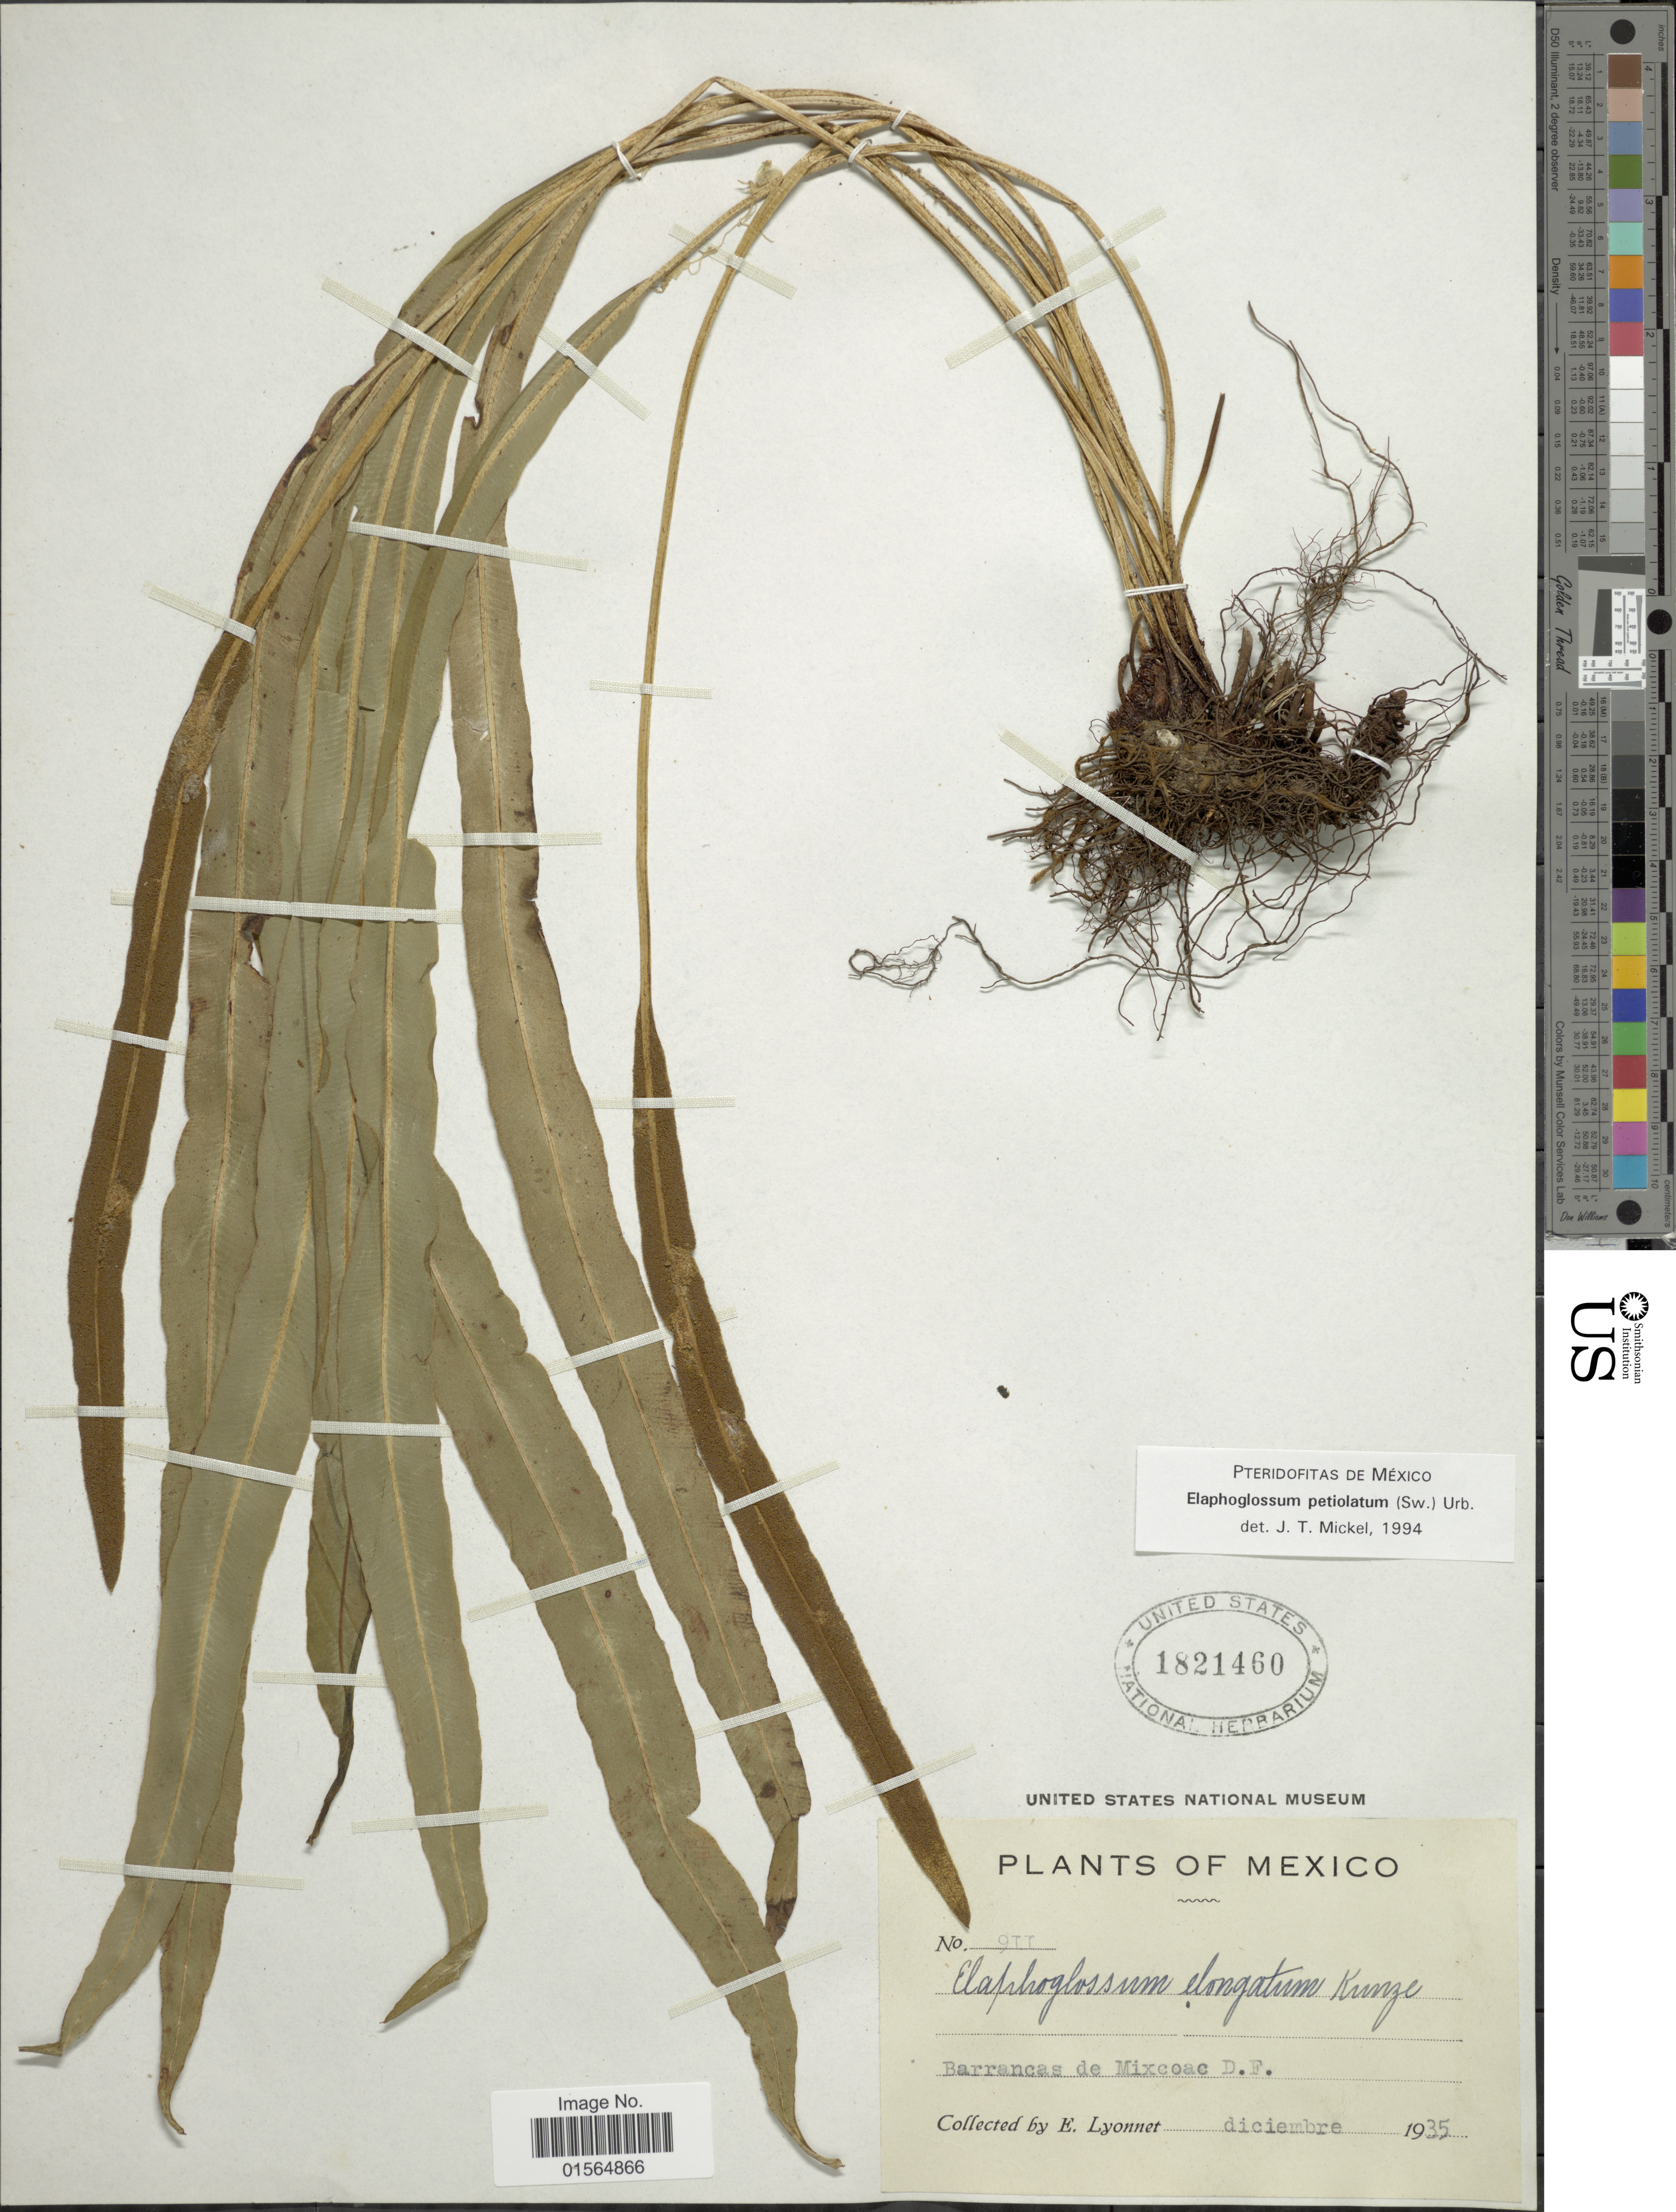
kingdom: Plantae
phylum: Tracheophyta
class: Polypodiopsida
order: Polypodiales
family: Dryopteridaceae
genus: Elaphoglossum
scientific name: Elaphoglossum petiolatum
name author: (Sw.) Urb.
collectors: E. Lyonnet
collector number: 911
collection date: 1935-12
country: Mexico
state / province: Distrito Federal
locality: Barrancas de Mixcoac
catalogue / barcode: US 1821460